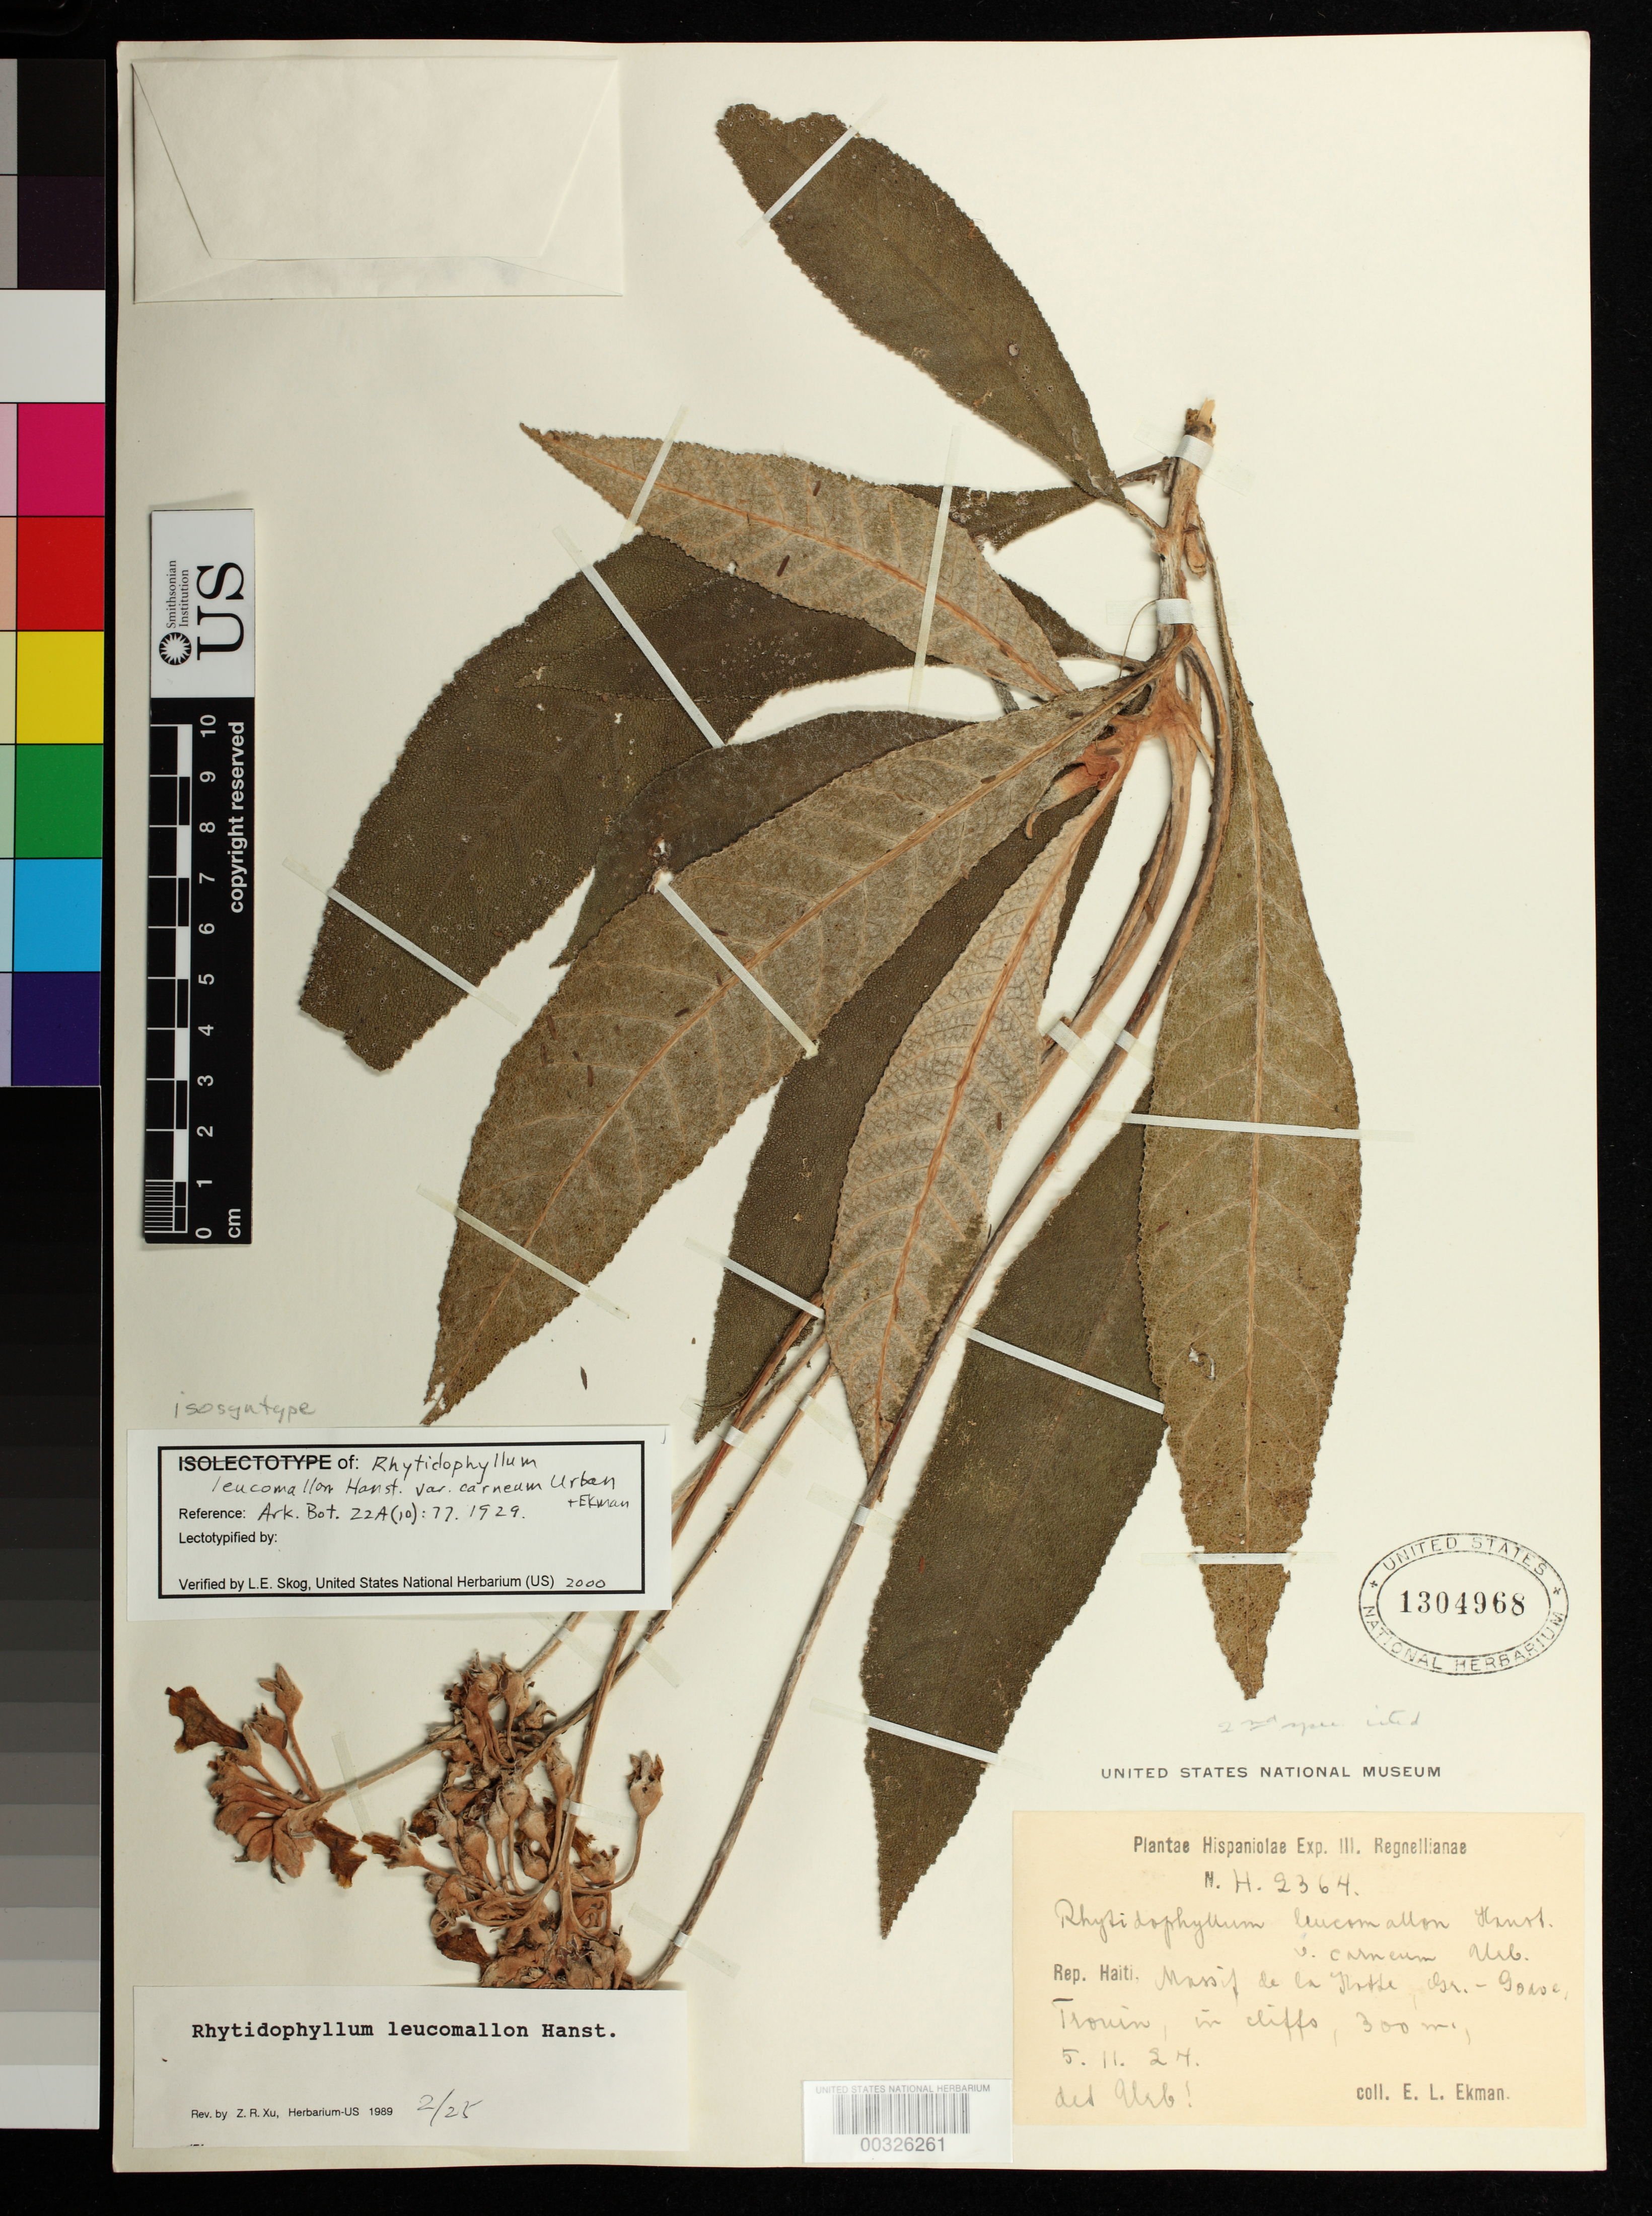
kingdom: Plantae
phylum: Tracheophyta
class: Magnoliopsida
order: Lamiales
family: Gesneriaceae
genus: Rhytidophyllum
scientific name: Rhytidophyllum leucomallon var. carneum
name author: Urb. & Ekman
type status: Isosyntype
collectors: E. L. Ekman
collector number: H 2364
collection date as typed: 05 Nov 1924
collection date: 1924-11-05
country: Haiti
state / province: Sud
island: Hispaniola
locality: Massif de la Hotte, Gr.-Goave, Trouin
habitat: In cliffs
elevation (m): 300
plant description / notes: Lectotype: S; Isolectotypes: EHH, IJ, K, US [lectotypification ined.]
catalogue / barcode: US 1304968